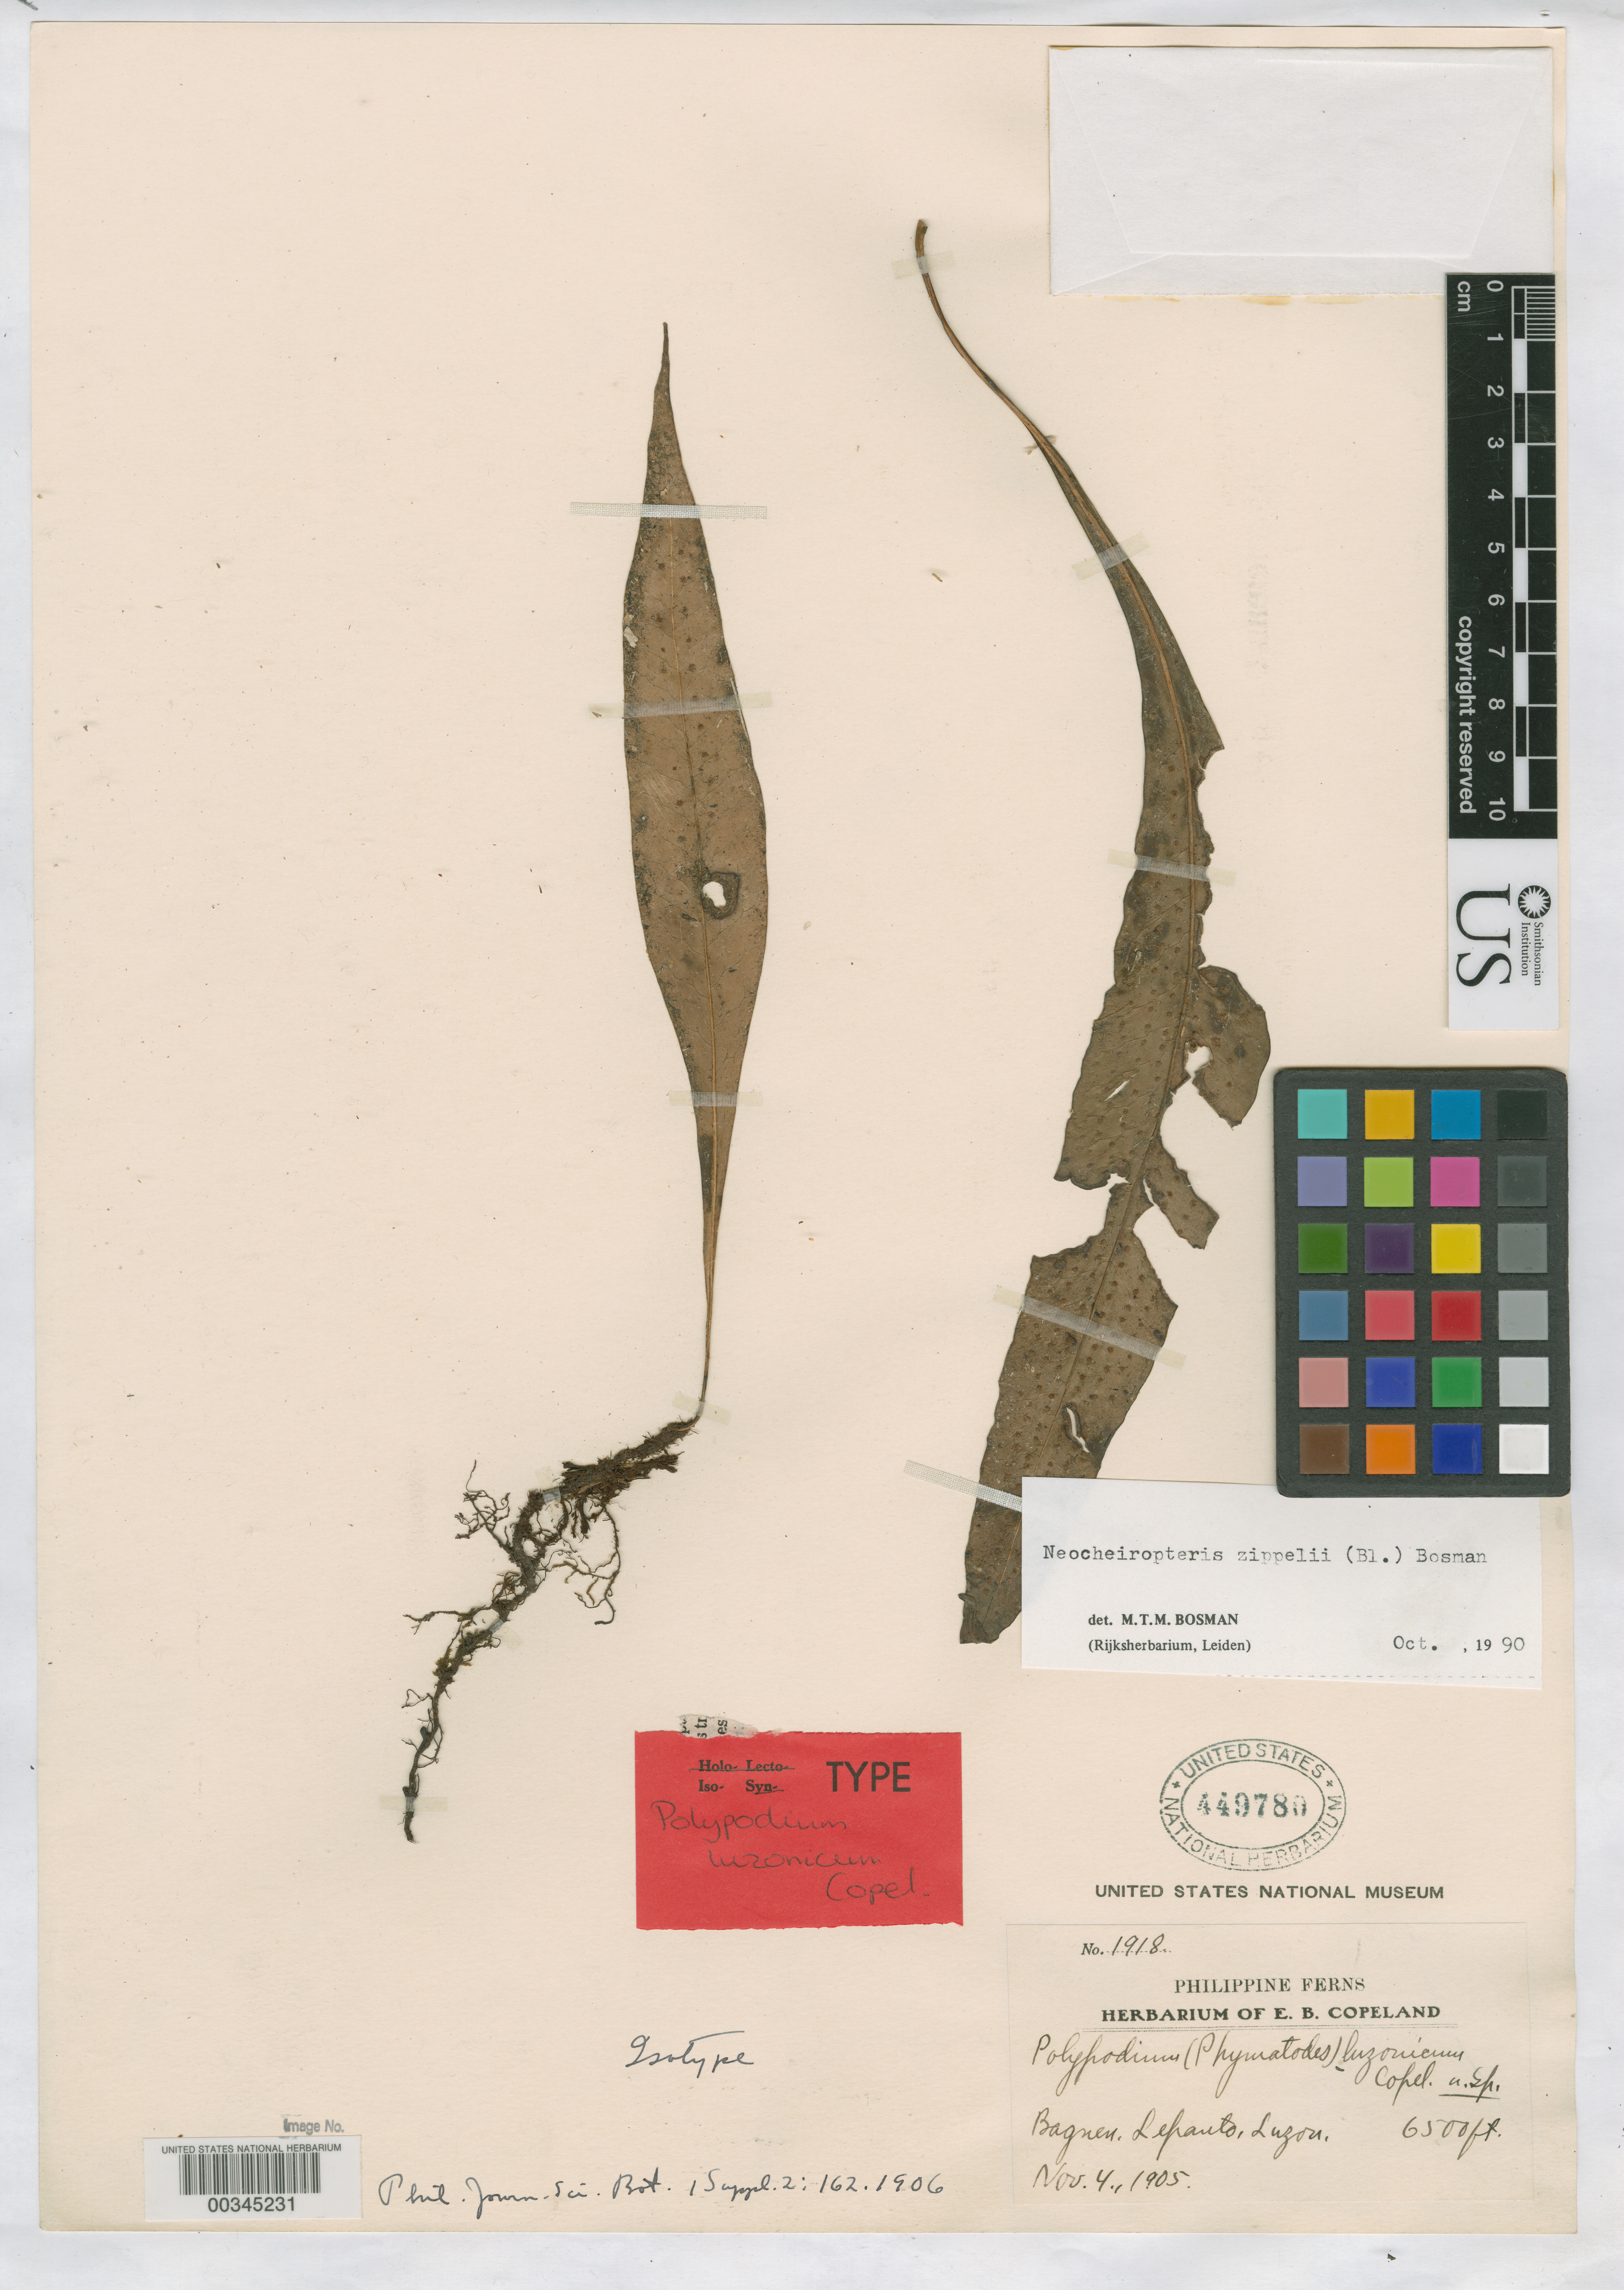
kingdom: Plantae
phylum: Tracheophyta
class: Polypodiopsida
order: Polypodiales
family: Polypodiaceae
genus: Polypodium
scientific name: Polypodium luzonicum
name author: Copel.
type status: Isotype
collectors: E. B. Copeland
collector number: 1918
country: Philippines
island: Luzon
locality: Bagnen, Lepanto.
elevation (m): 1981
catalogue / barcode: US 449780